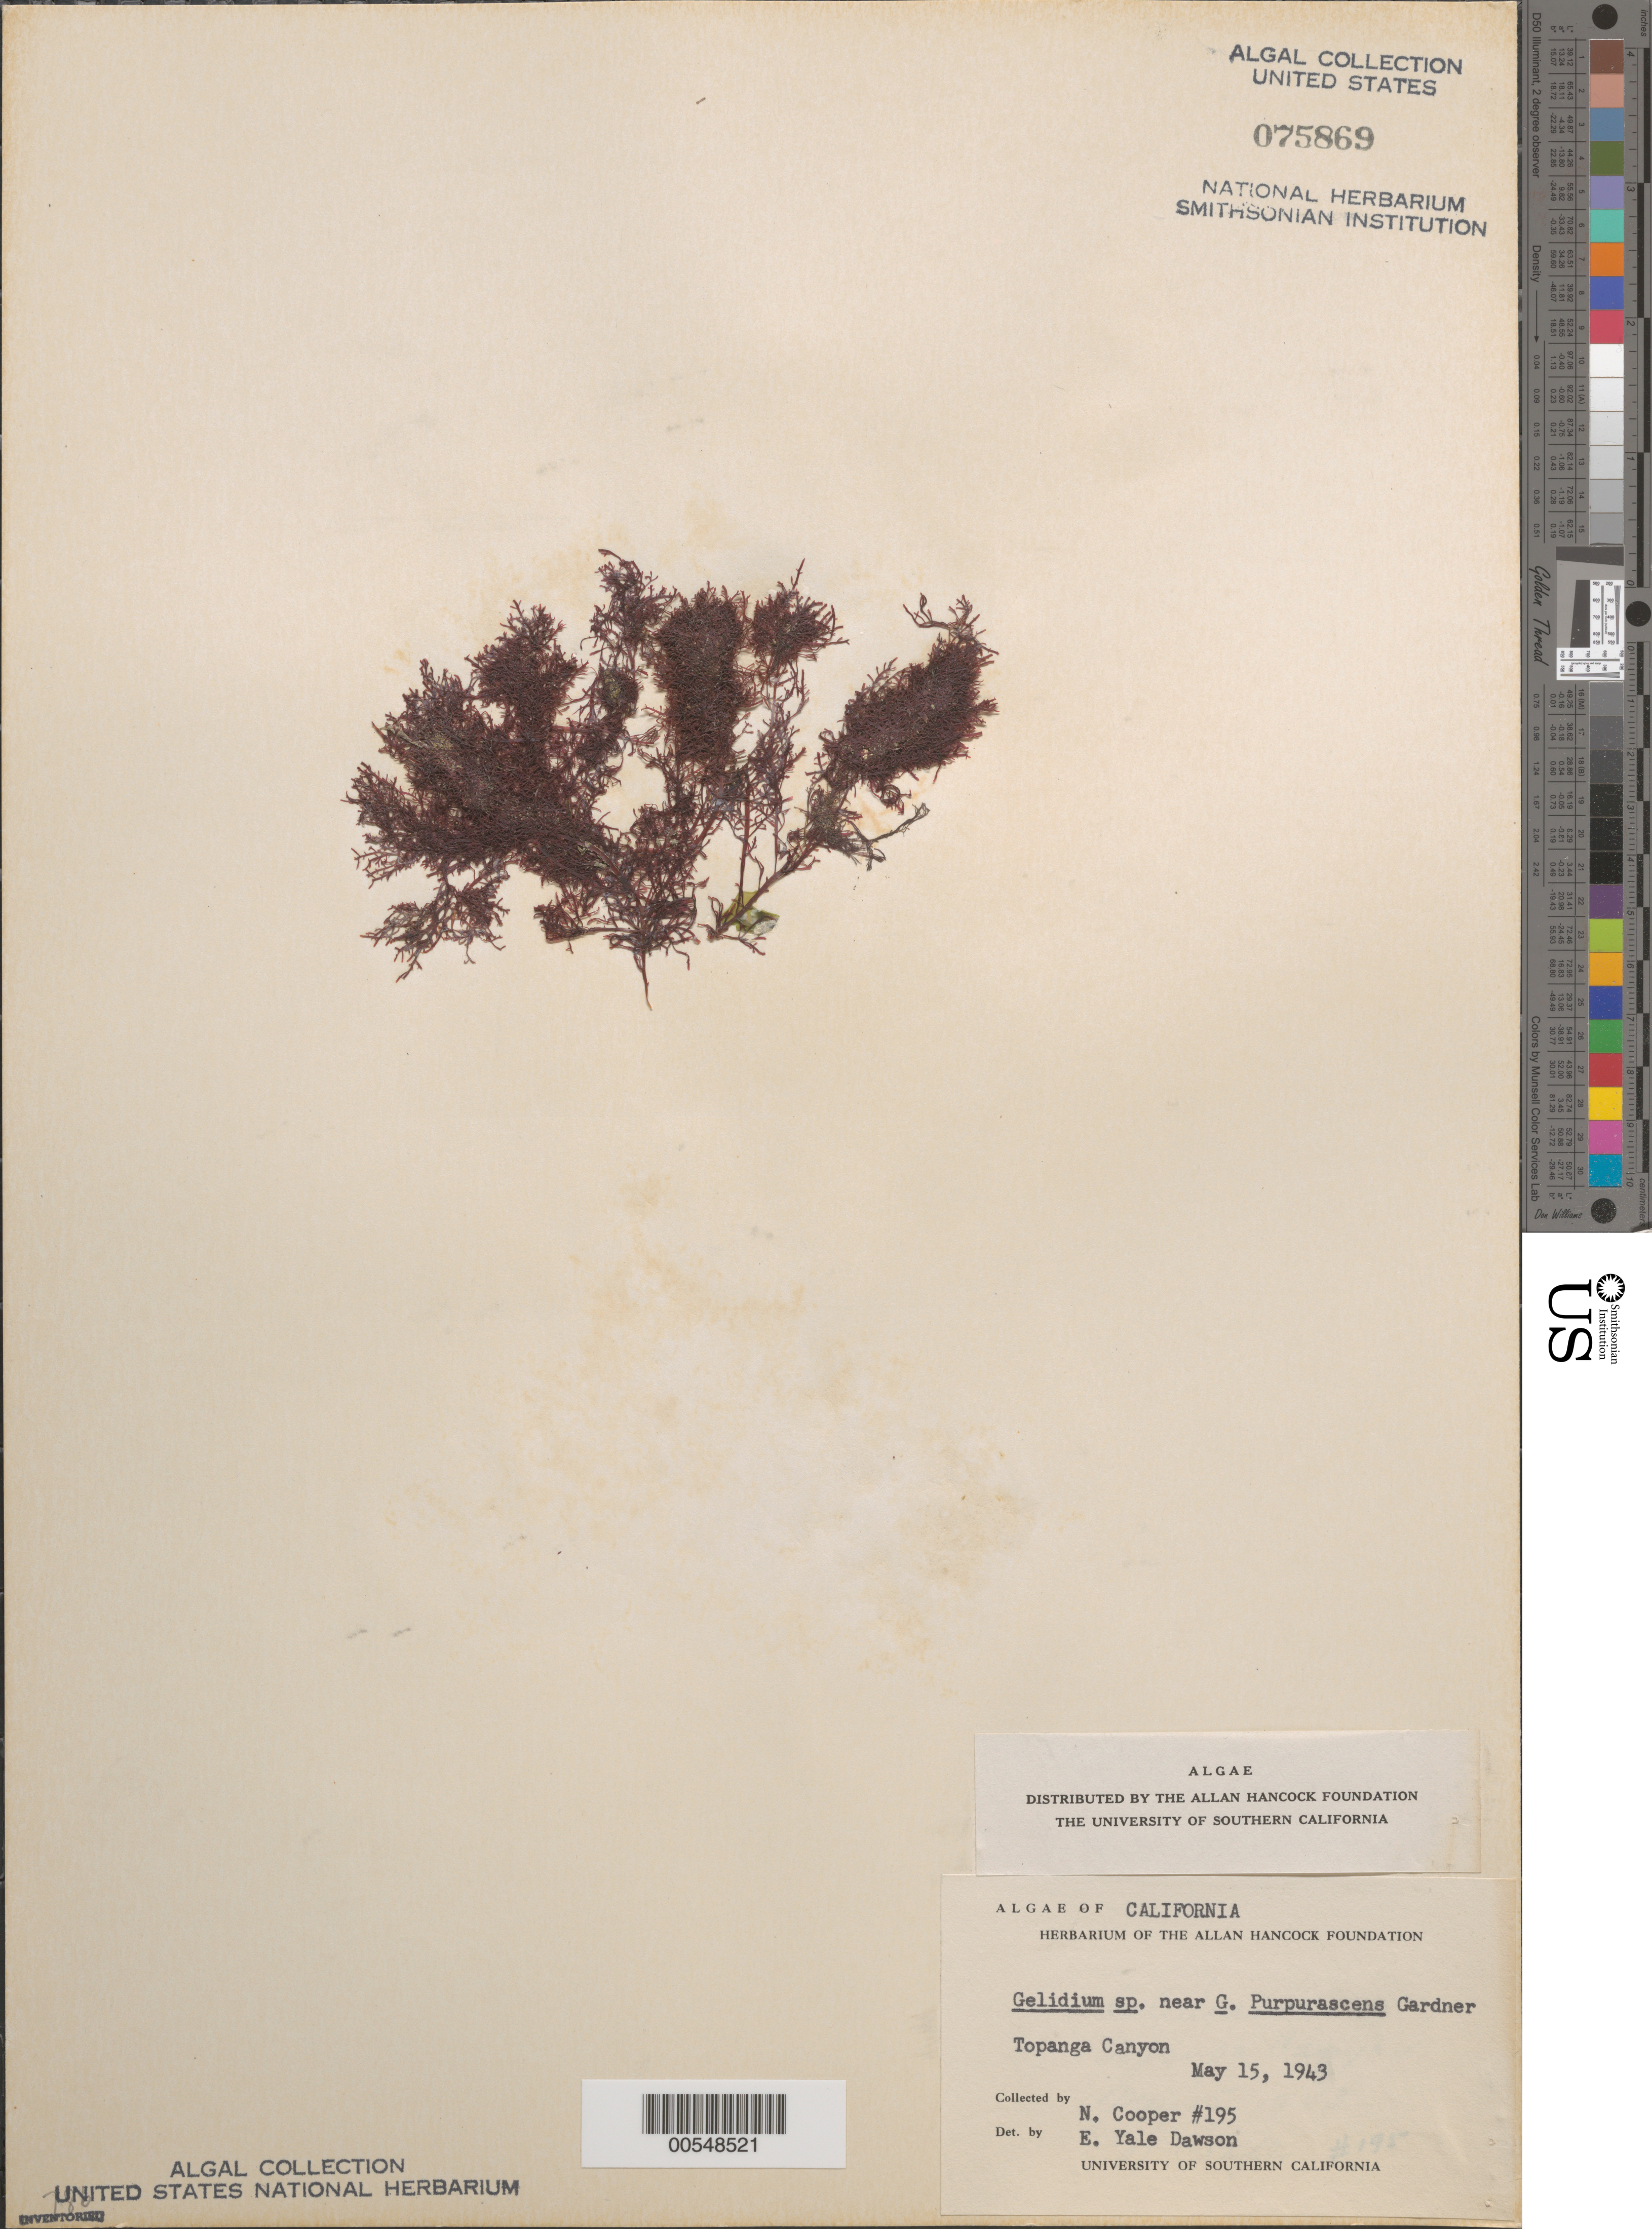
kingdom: Plantae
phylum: Rhodophyta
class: Florideophyceae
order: Gelidiales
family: Gelidiaceae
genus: Gelidium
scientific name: Gelidium purpurascens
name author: N.L. Gardner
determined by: Dawson, E. Y.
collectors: N. Cooper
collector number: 195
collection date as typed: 15 May 1943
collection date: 1943-05-15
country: United States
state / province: California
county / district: Los Angeles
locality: Topango Canyon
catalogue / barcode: US 75869